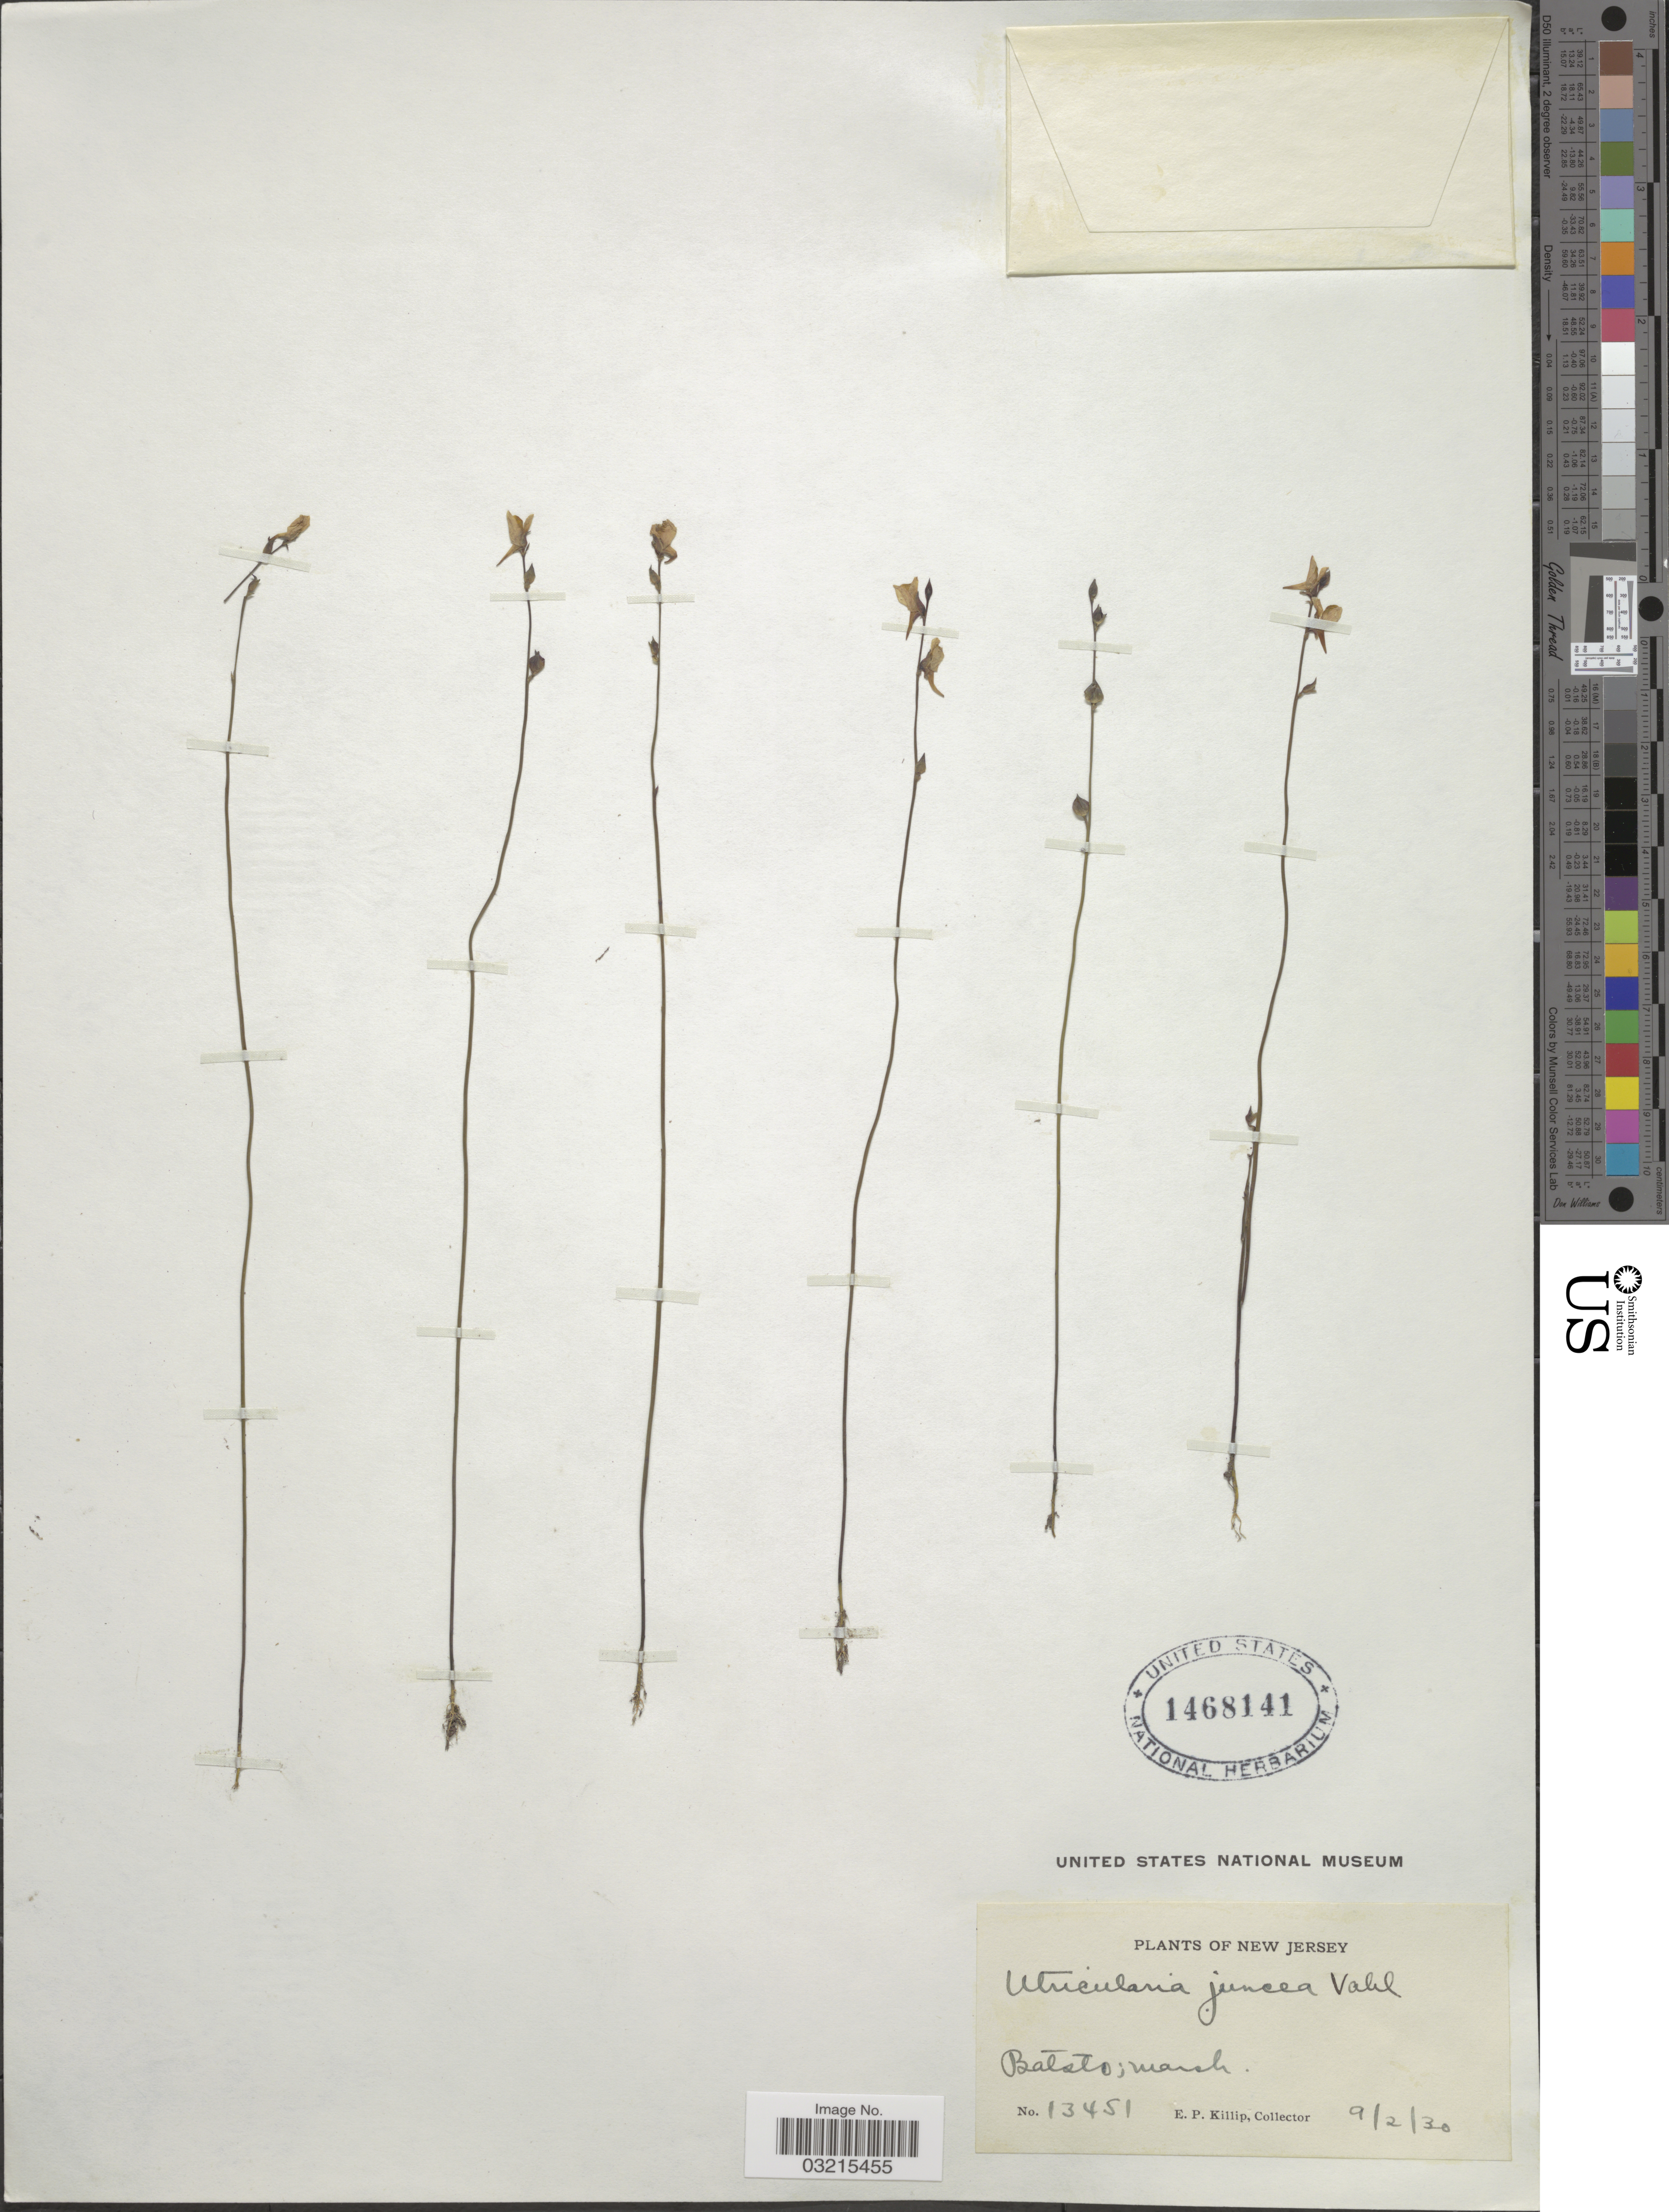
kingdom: Plantae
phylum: Tracheophyta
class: Magnoliopsida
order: Lamiales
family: Lentibulariaceae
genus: Utricularia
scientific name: Utricularia juncea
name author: Vahl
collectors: E. P. Killip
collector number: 13451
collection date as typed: Transcribed d/m/y: 2/9/30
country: United States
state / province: New Jersey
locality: Batsto; marsh.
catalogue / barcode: US 1468141